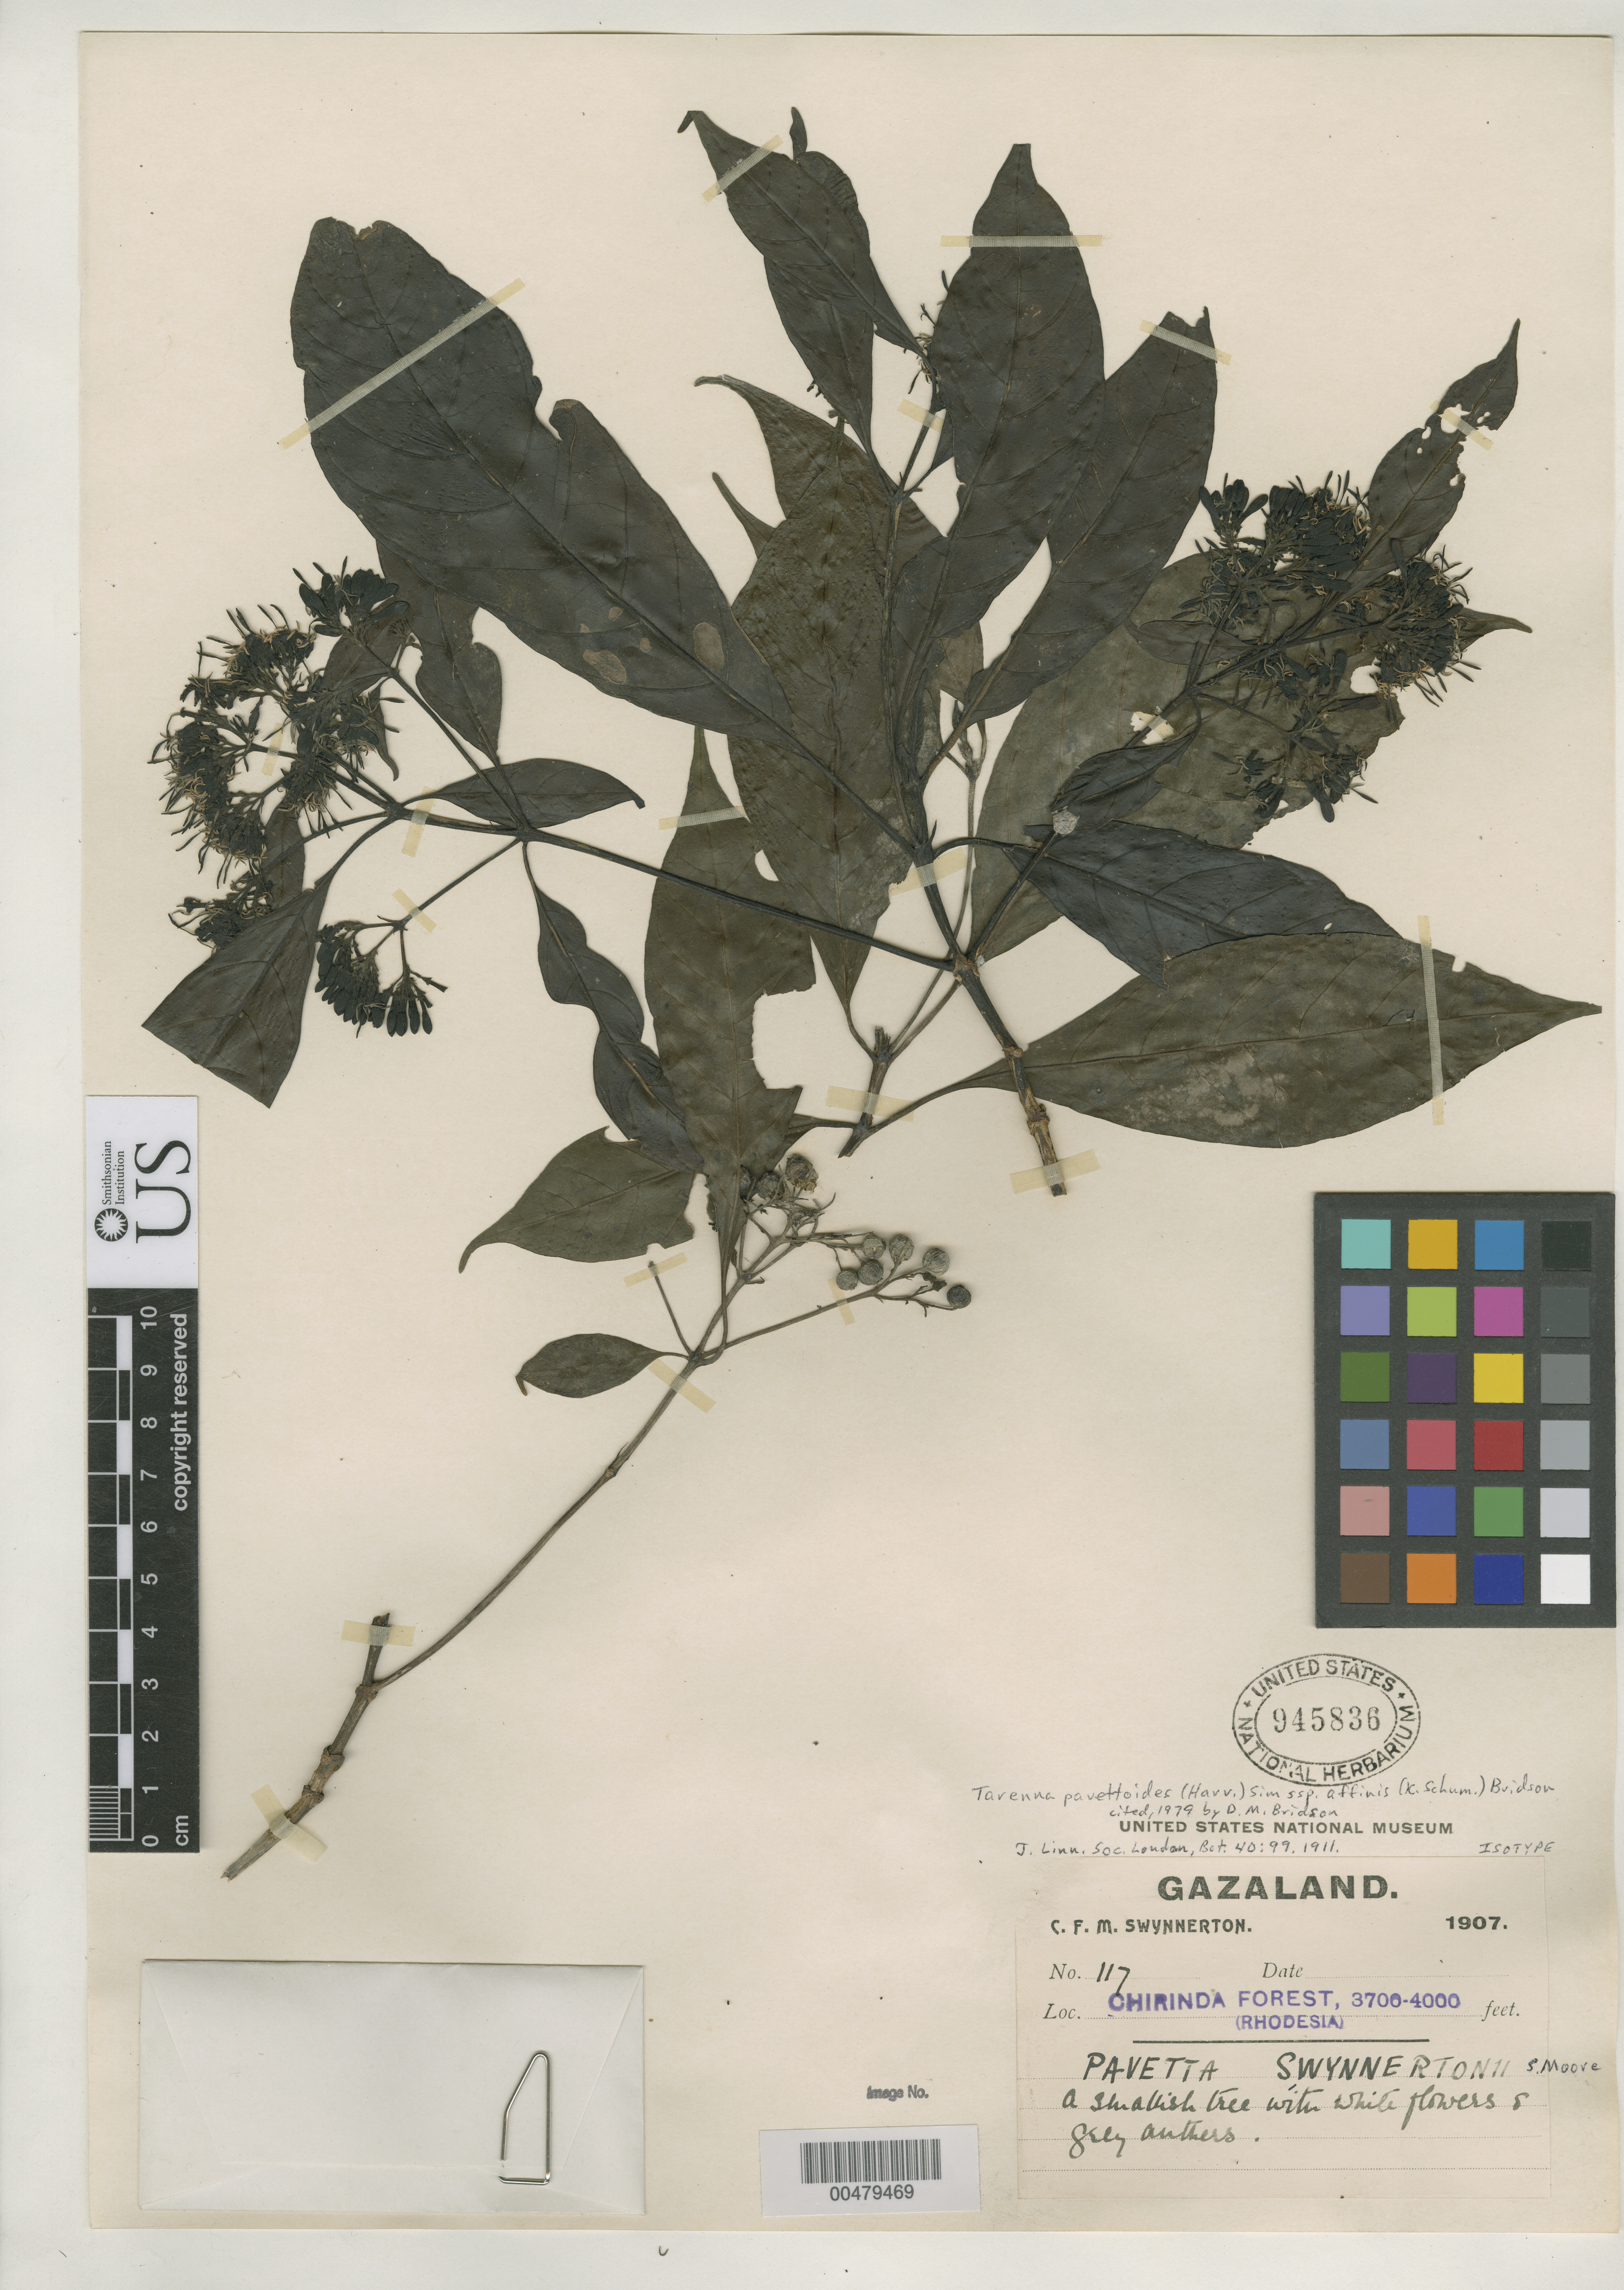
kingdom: Plantae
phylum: Tracheophyta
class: Magnoliopsida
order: Gentianales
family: Rubiaceae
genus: Pavetta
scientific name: Pavetta swynnertonii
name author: S. Moore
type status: Isotype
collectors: C. Swynnerton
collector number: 117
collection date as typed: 1907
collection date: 1907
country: Zimbabwe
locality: Gazaland, Chirinda Forest.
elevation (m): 1128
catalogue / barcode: US 945836